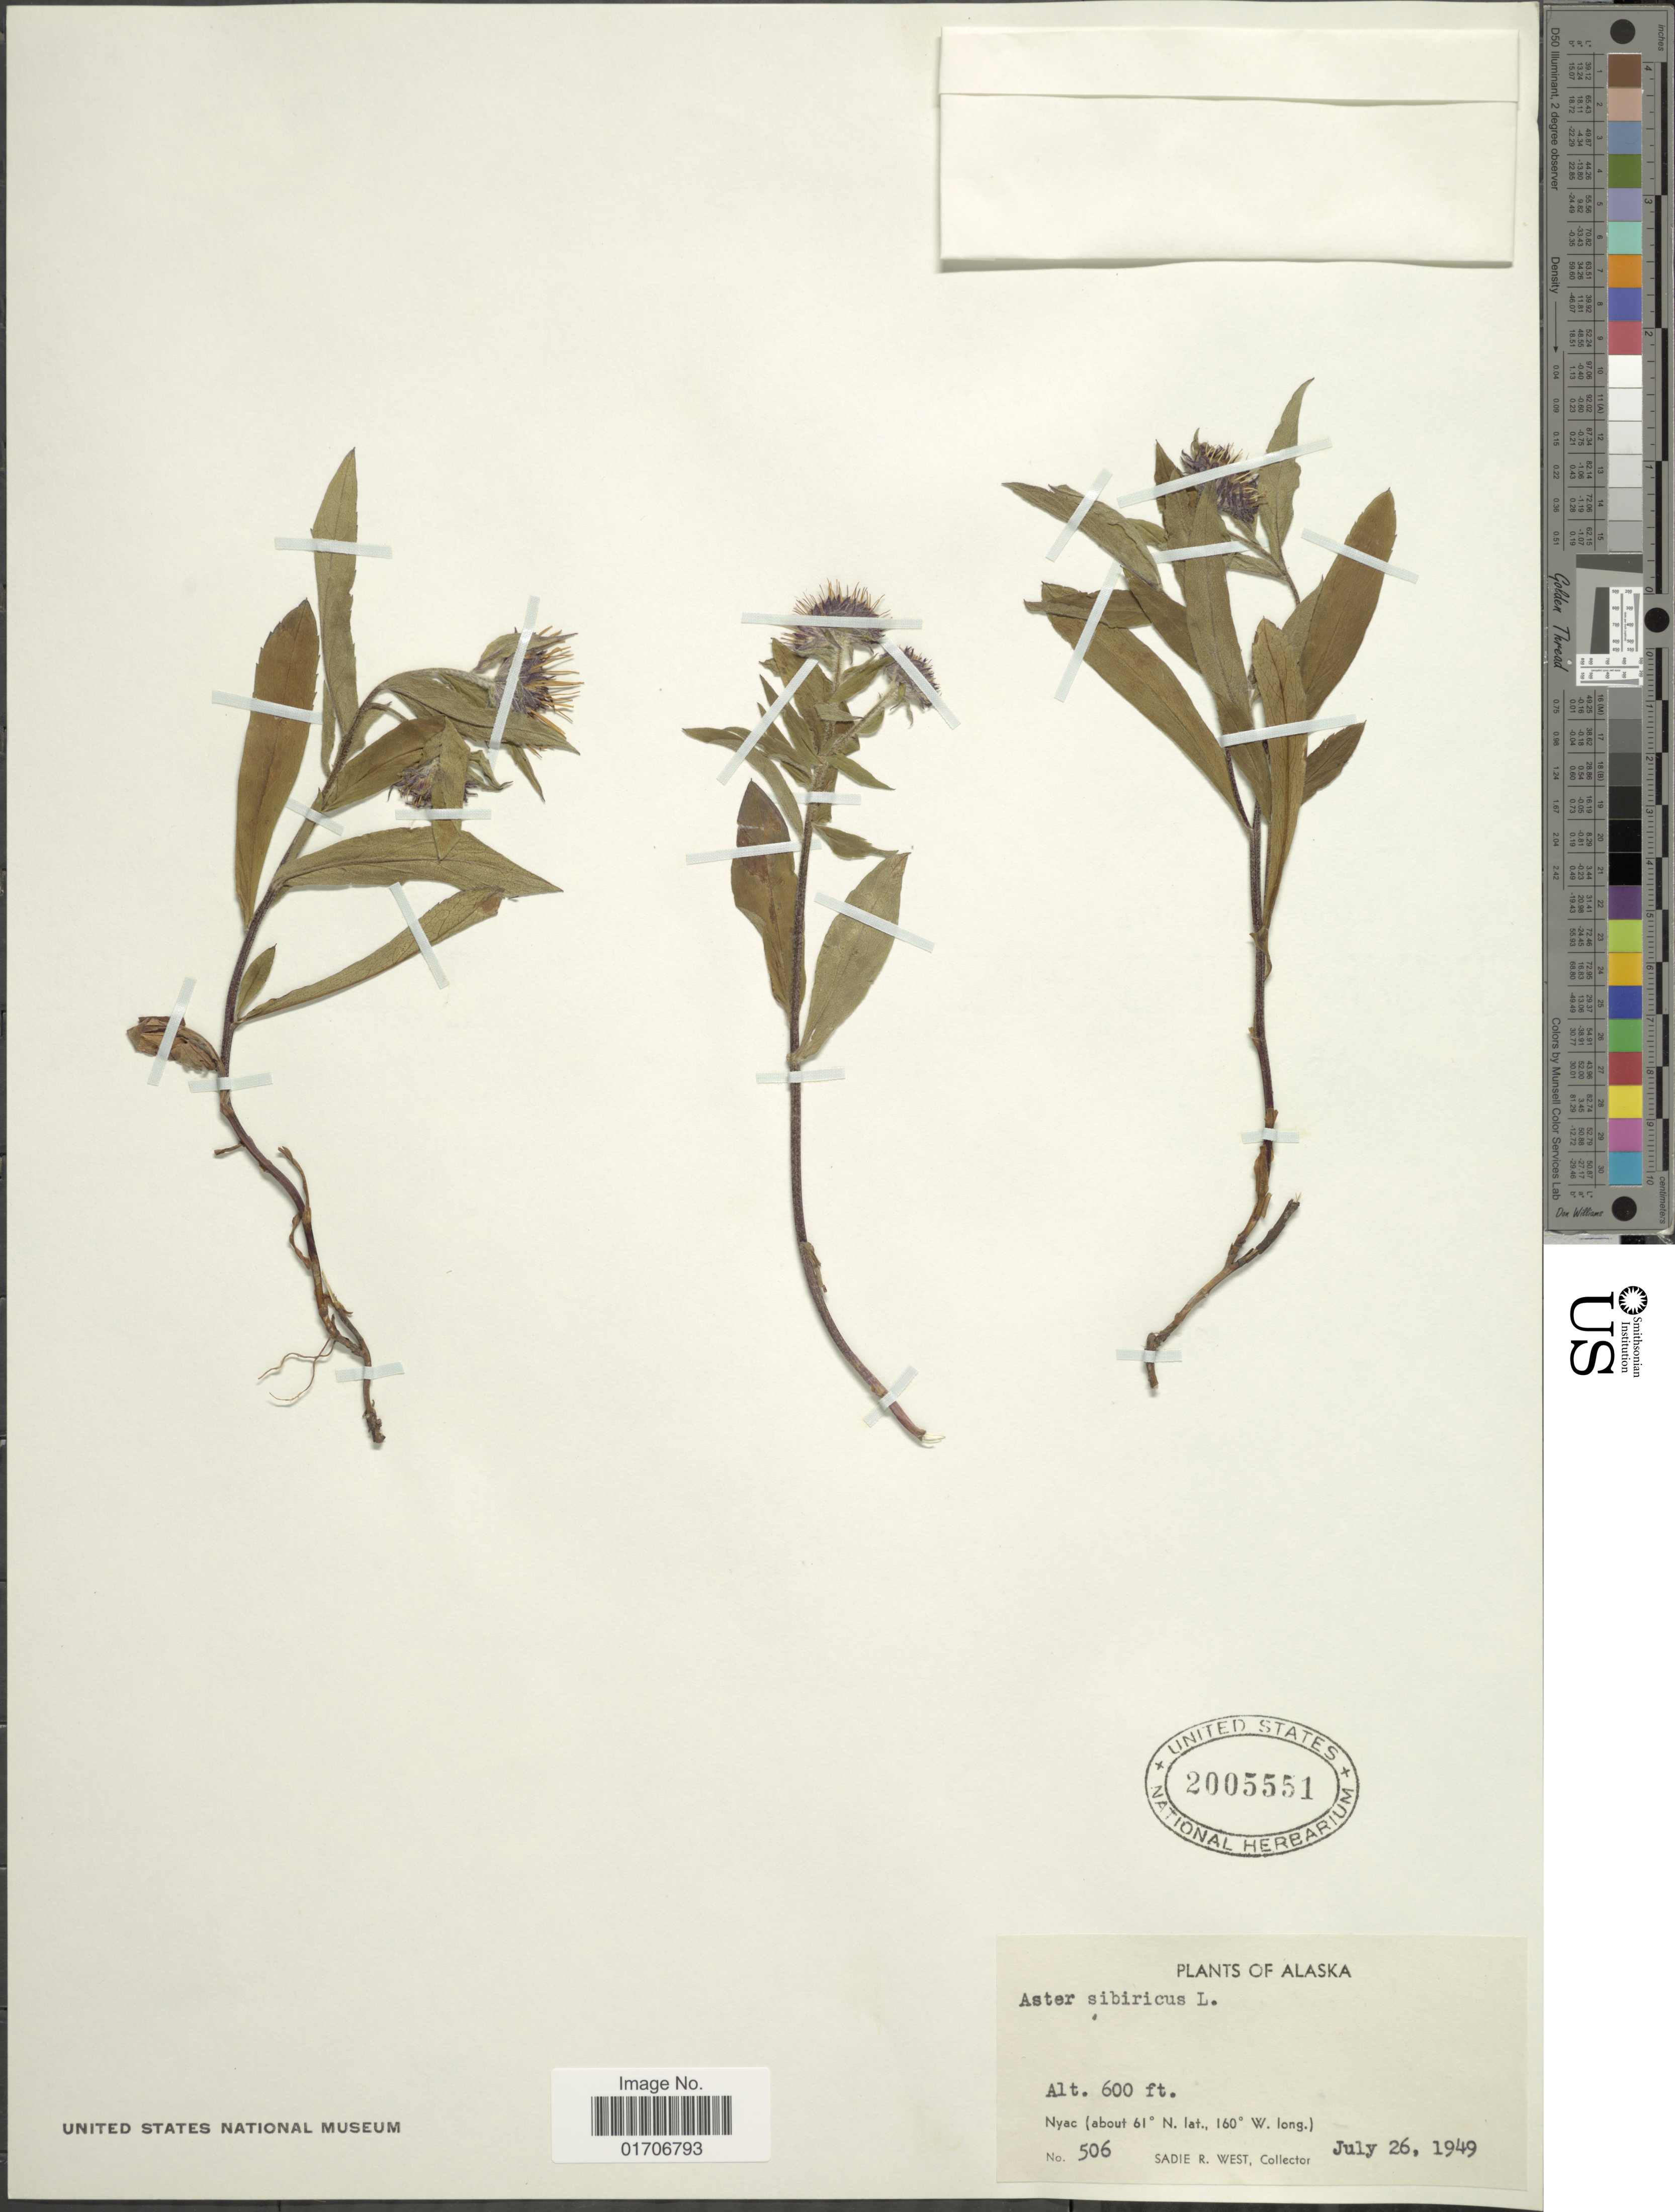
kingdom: Plantae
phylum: Tracheophyta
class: Magnoliopsida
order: Asterales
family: Asteraceae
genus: Eurybia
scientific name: Eurybia sibirica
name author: (L.) G.L. Nesom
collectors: S. R. West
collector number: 506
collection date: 1949-07-26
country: United States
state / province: Alaska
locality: Nyac.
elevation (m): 183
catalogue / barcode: US 2005551